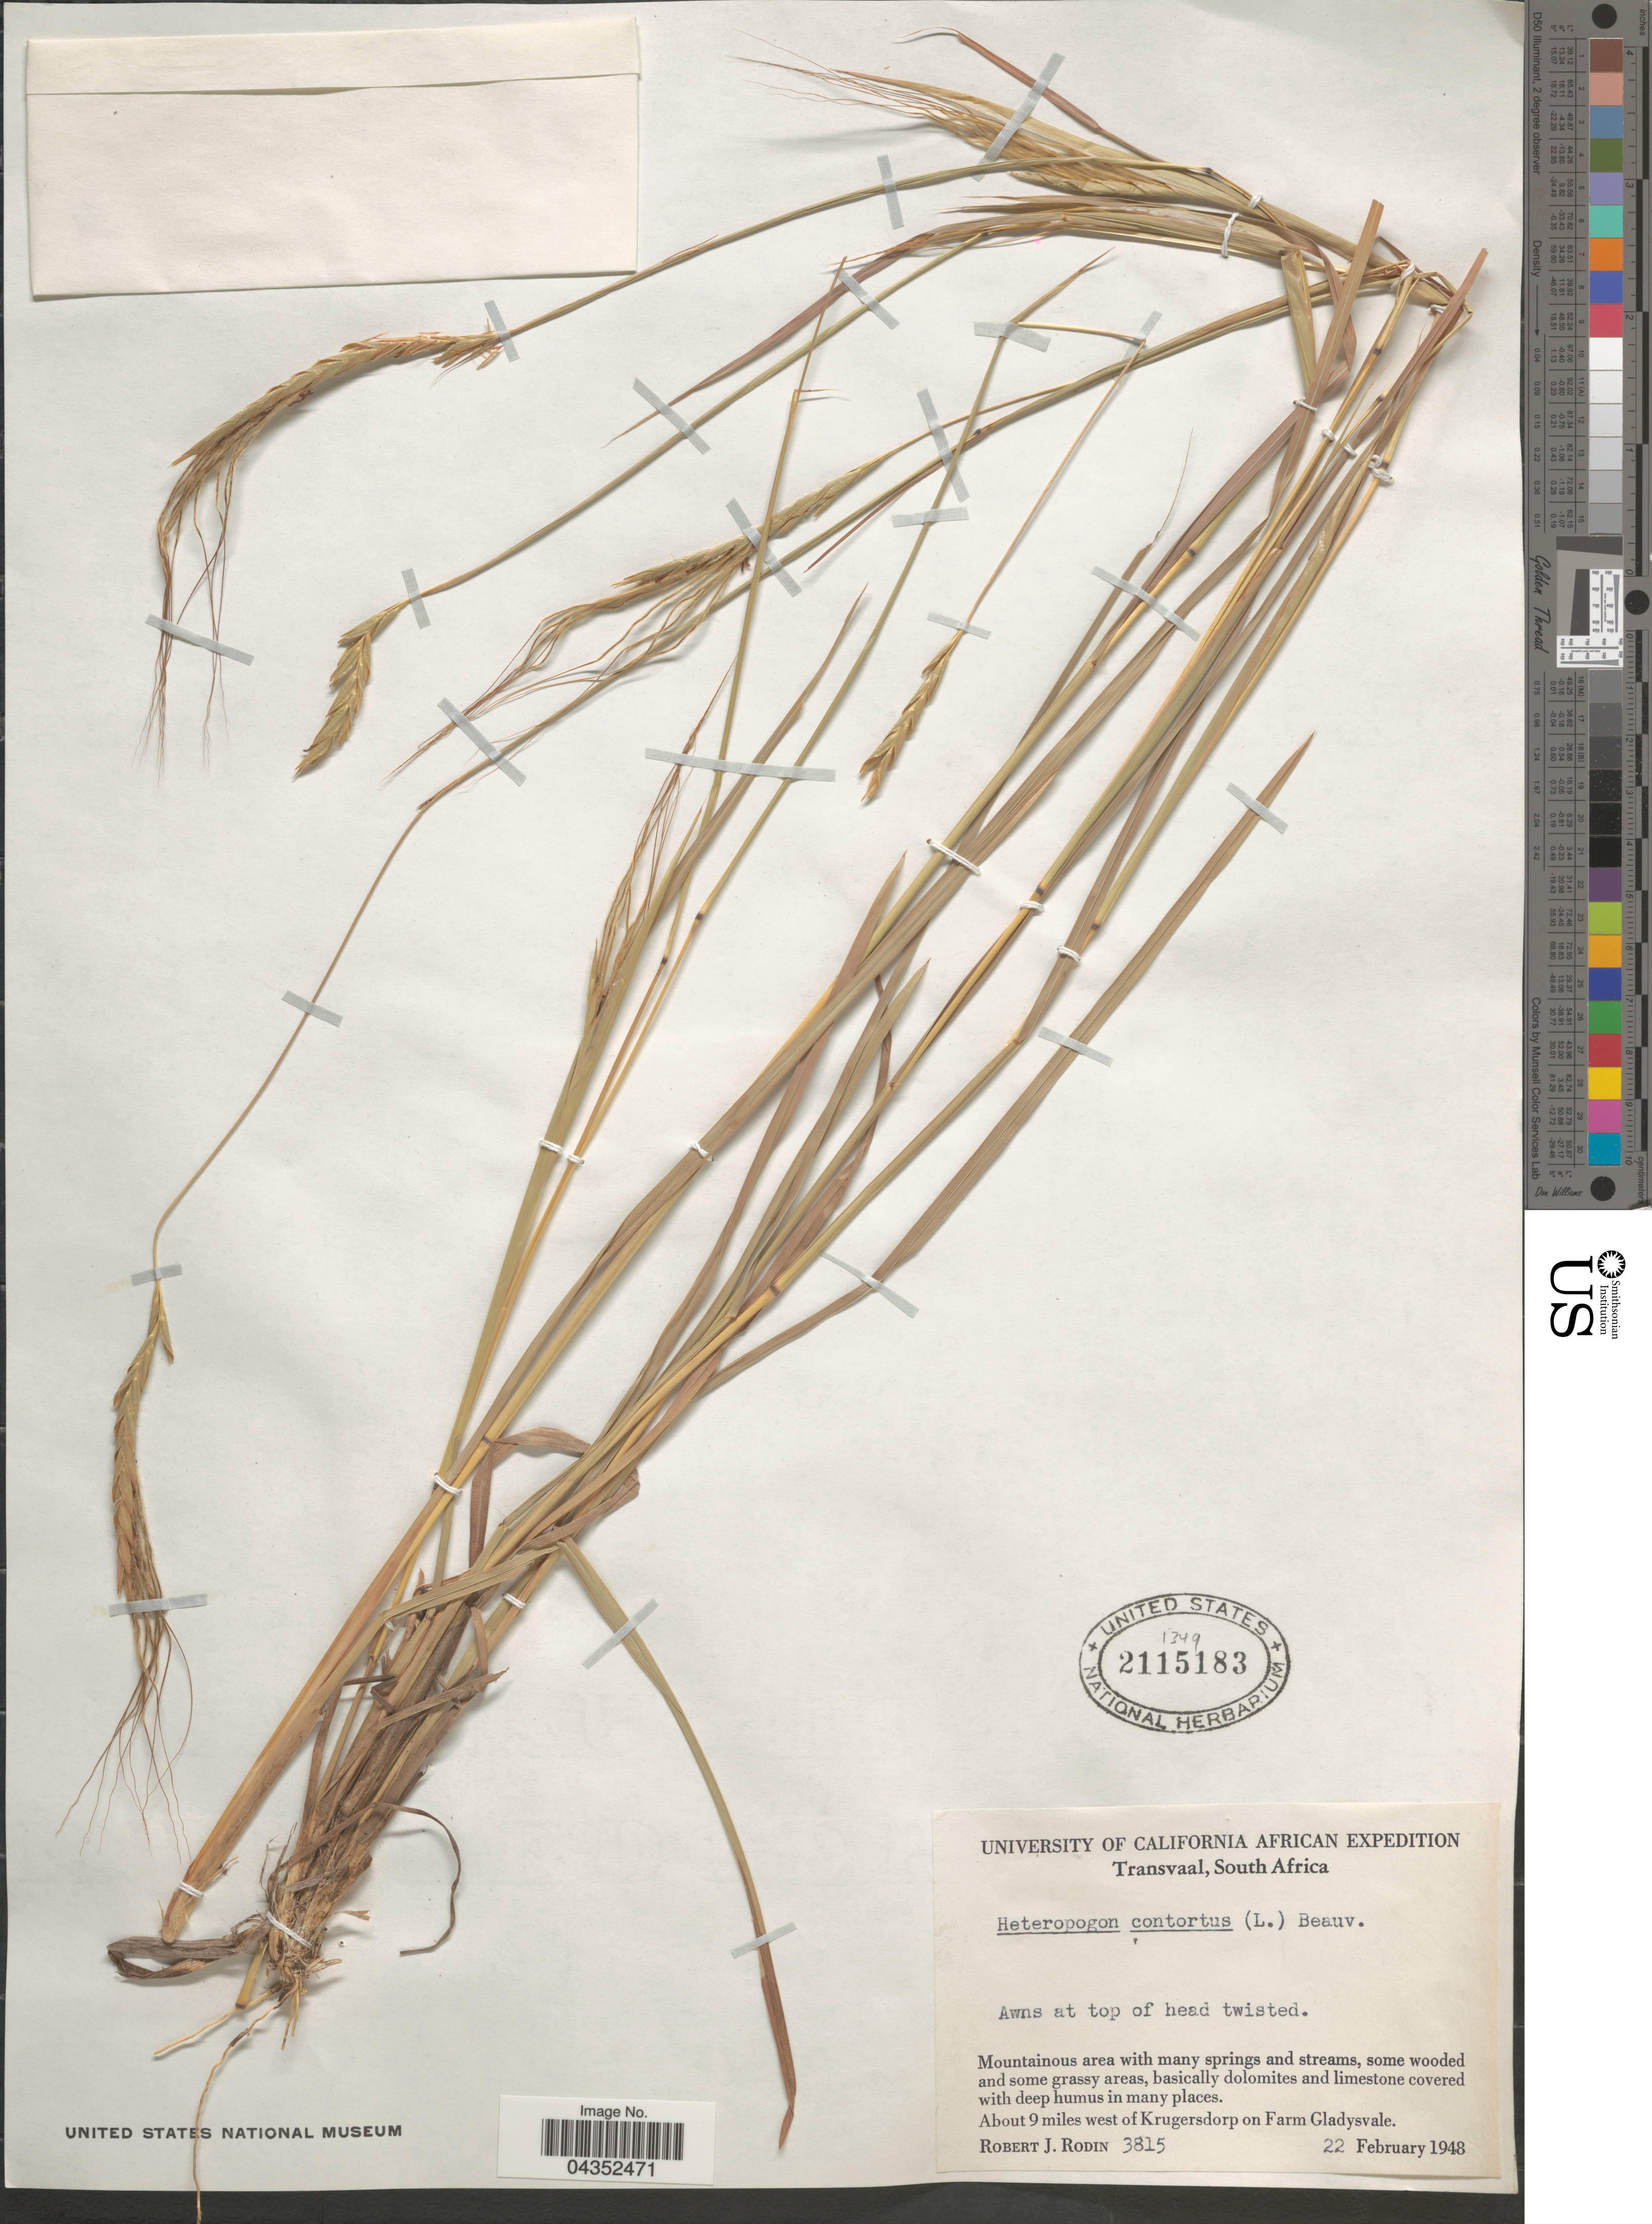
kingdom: Plantae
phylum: Tracheophyta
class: Liliopsida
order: Poales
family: Poaceae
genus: Heteropogon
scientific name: Heteropogon contortus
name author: (L.) P. Beauv. ex Roem. & Schult.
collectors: R. J. Rodin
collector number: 3815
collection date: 1948-02-22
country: South Africa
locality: University of California African Expedition. Transvaal. About 9 miles west of Krugersdorp on Farm Gladysvale.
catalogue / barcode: US 2115183